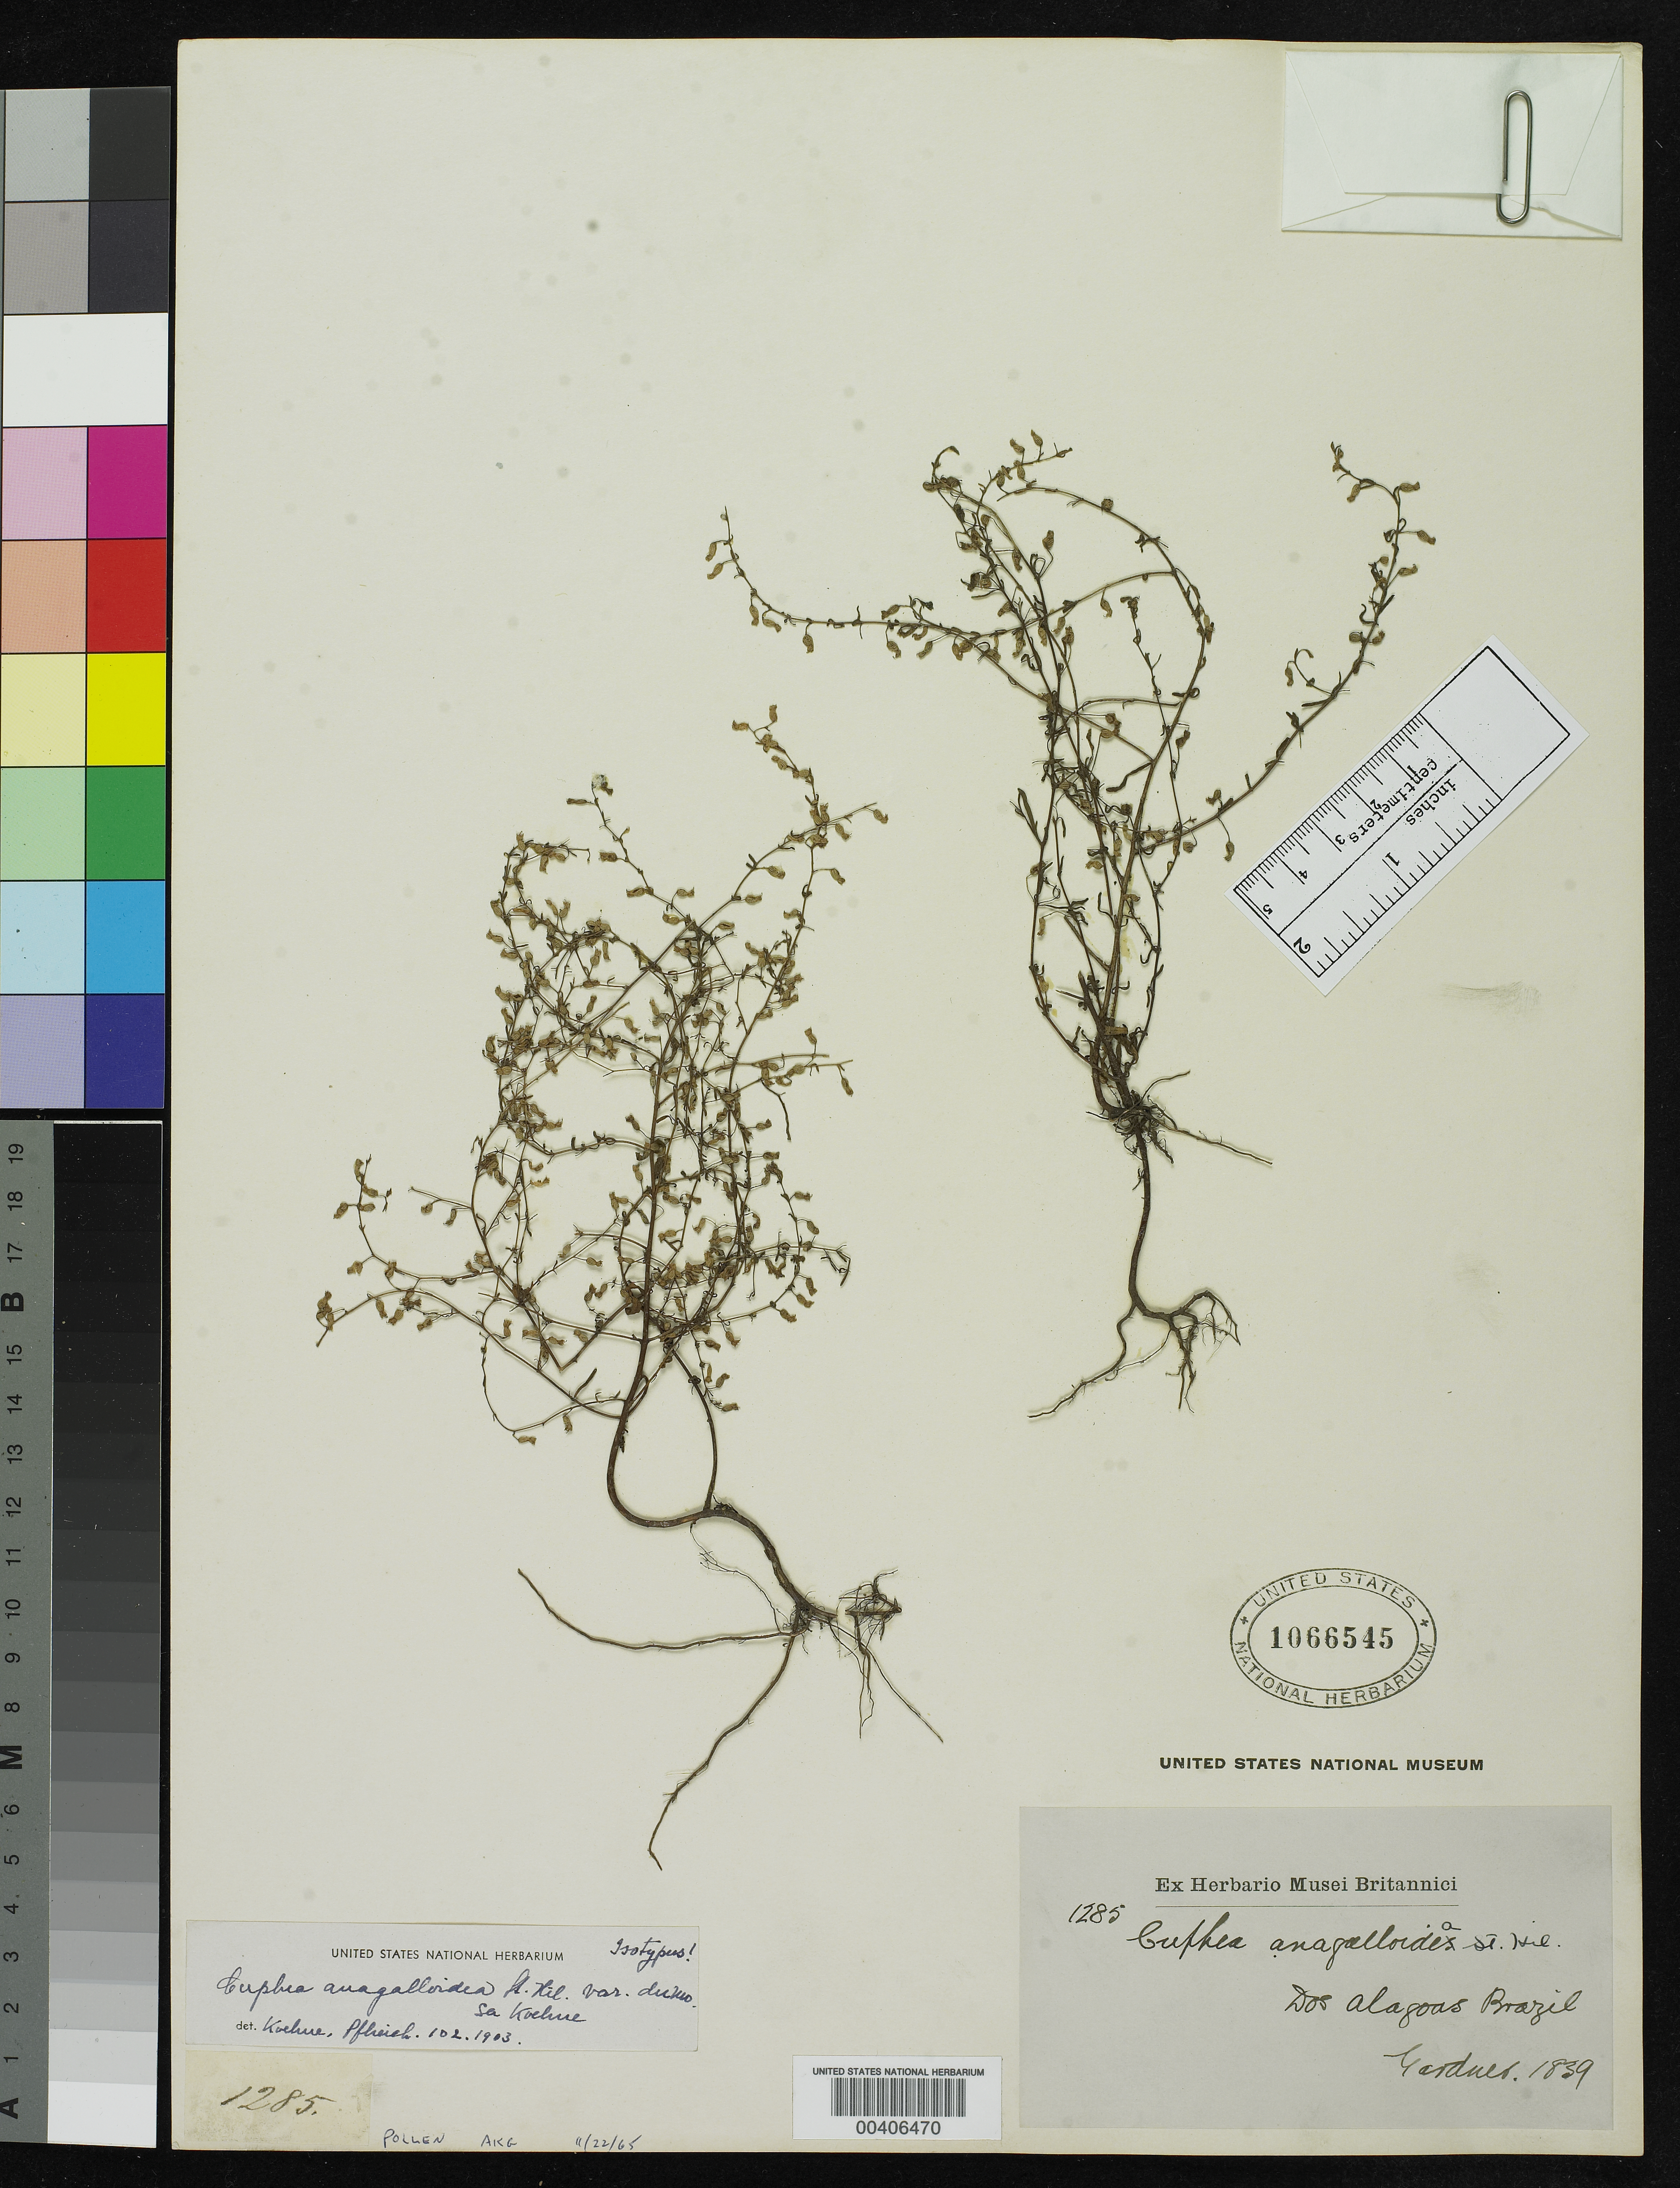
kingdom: Plantae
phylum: Tracheophyta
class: Magnoliopsida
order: Myrtales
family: Lythraceae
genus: Cuphea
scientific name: Cuphea anagalloidea var. dumosa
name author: Koehne in Engl.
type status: Isotype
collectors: G. Gardner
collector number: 1285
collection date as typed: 1839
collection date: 1839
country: Brazil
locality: Dos Alagoas.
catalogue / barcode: US 1066545